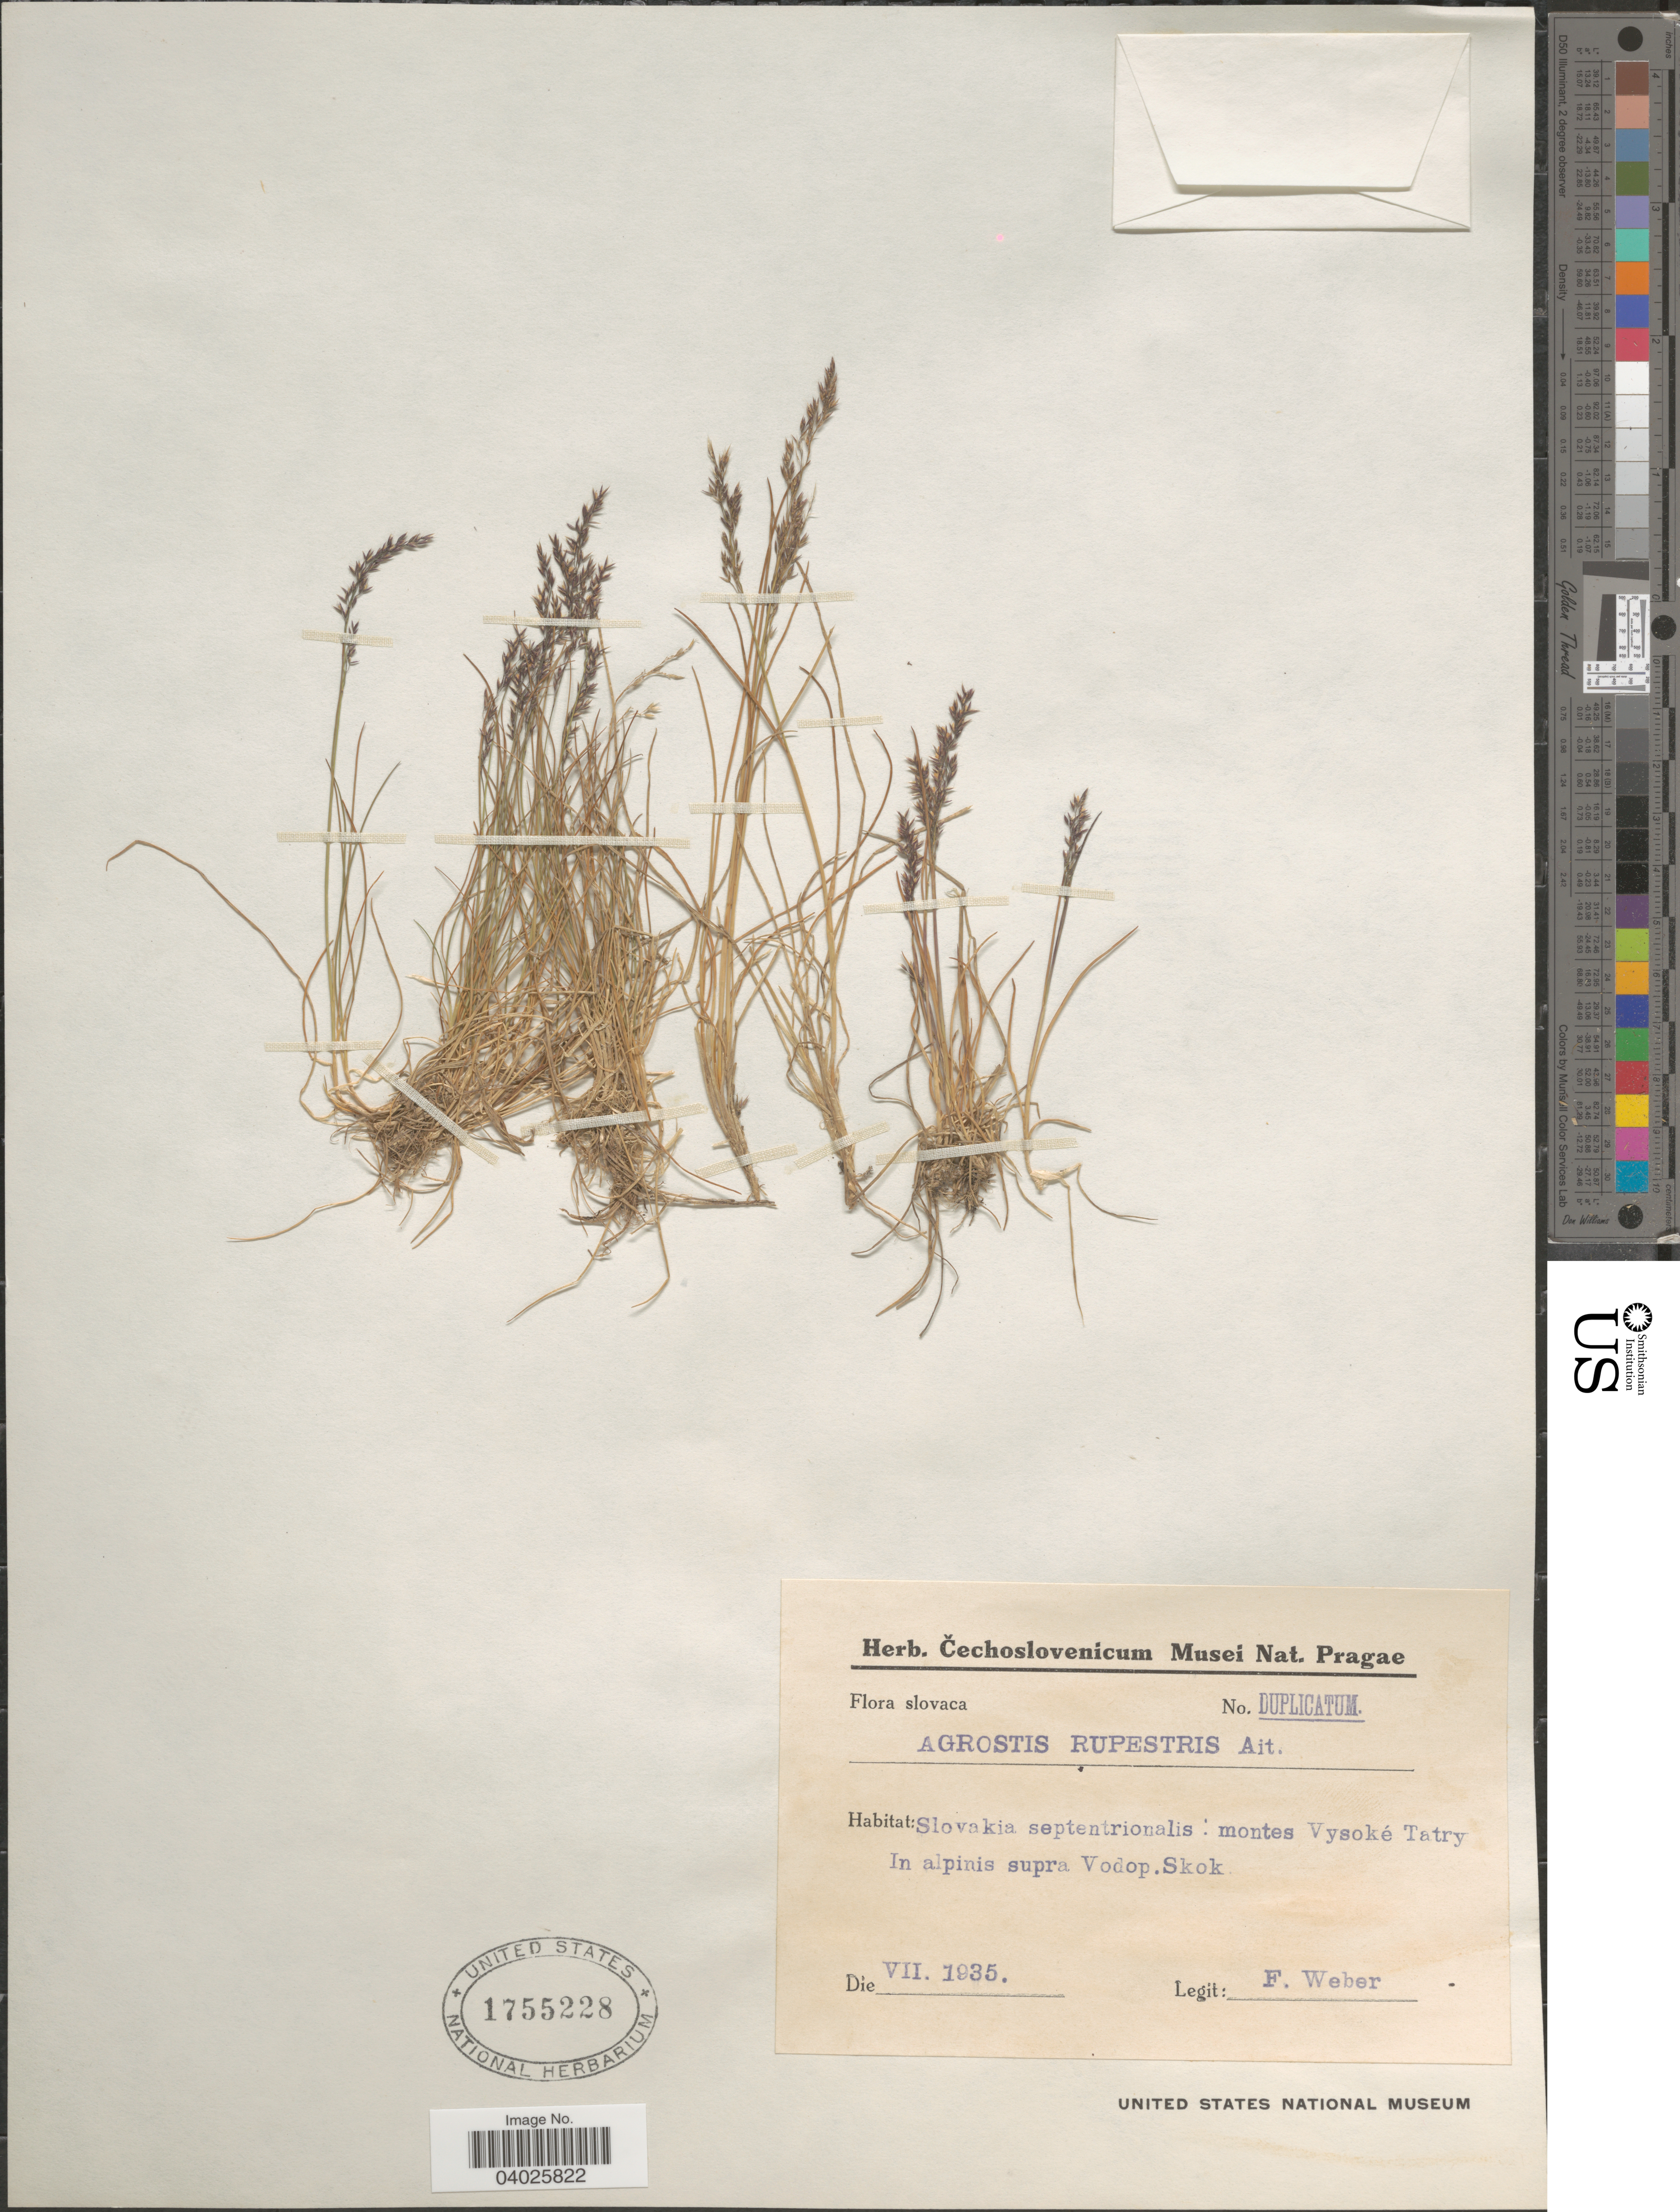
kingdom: Plantae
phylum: Tracheophyta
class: Liliopsida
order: Poales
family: Poaceae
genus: Agrostis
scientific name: Agrostis rupestris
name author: All.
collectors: F. Weber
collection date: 1935-07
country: Slovakia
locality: Slovaca. Slovakia septentrionalis: montes Vysoké Tatry. In alpinis supra Vodop. Skok.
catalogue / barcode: US 1755228